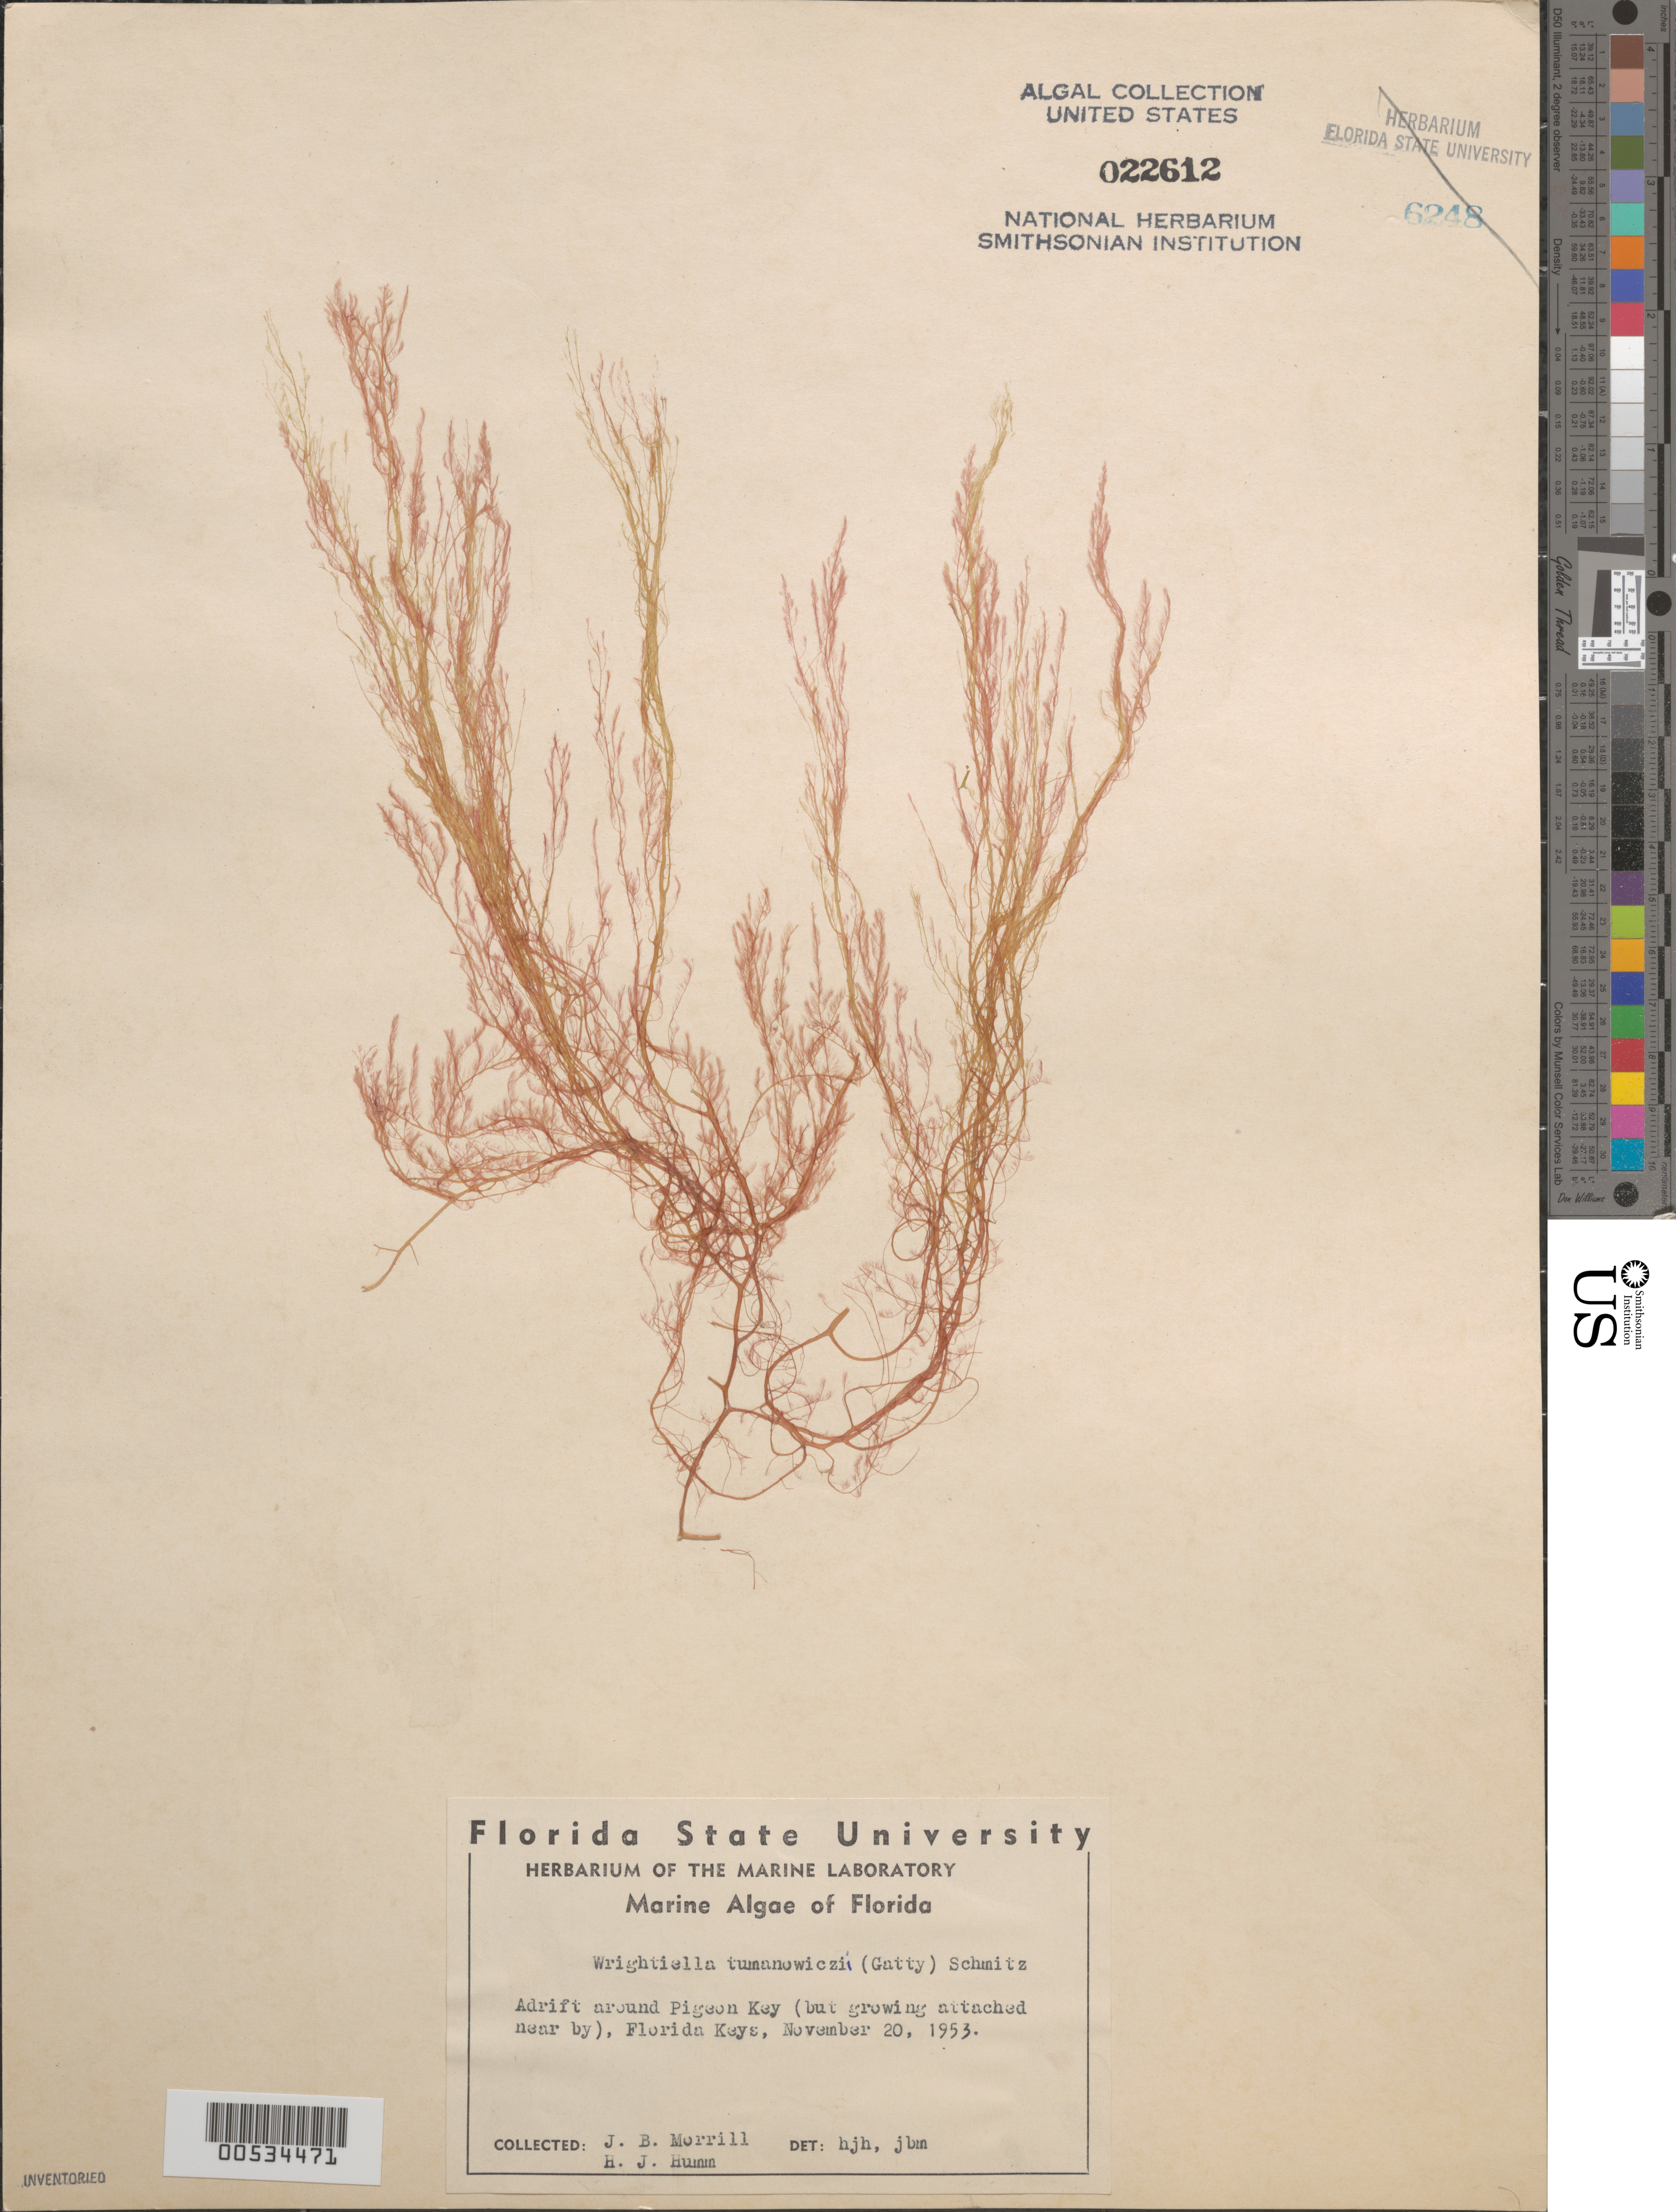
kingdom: Plantae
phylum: Rhodophyta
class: Florideophyceae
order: Ceramiales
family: Rhodomelaceae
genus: Wrightiella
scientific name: Wrightiella tumanowiczii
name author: (Gatty ex Harv.) F. Schmitz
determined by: Humm, Harold J.; Morrill, J. B.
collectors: J. Morrill & H. J. Humm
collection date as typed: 20 Nov 1953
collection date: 1953-11-20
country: United States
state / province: Florida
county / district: Monroe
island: Pigeon Key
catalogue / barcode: US 22612